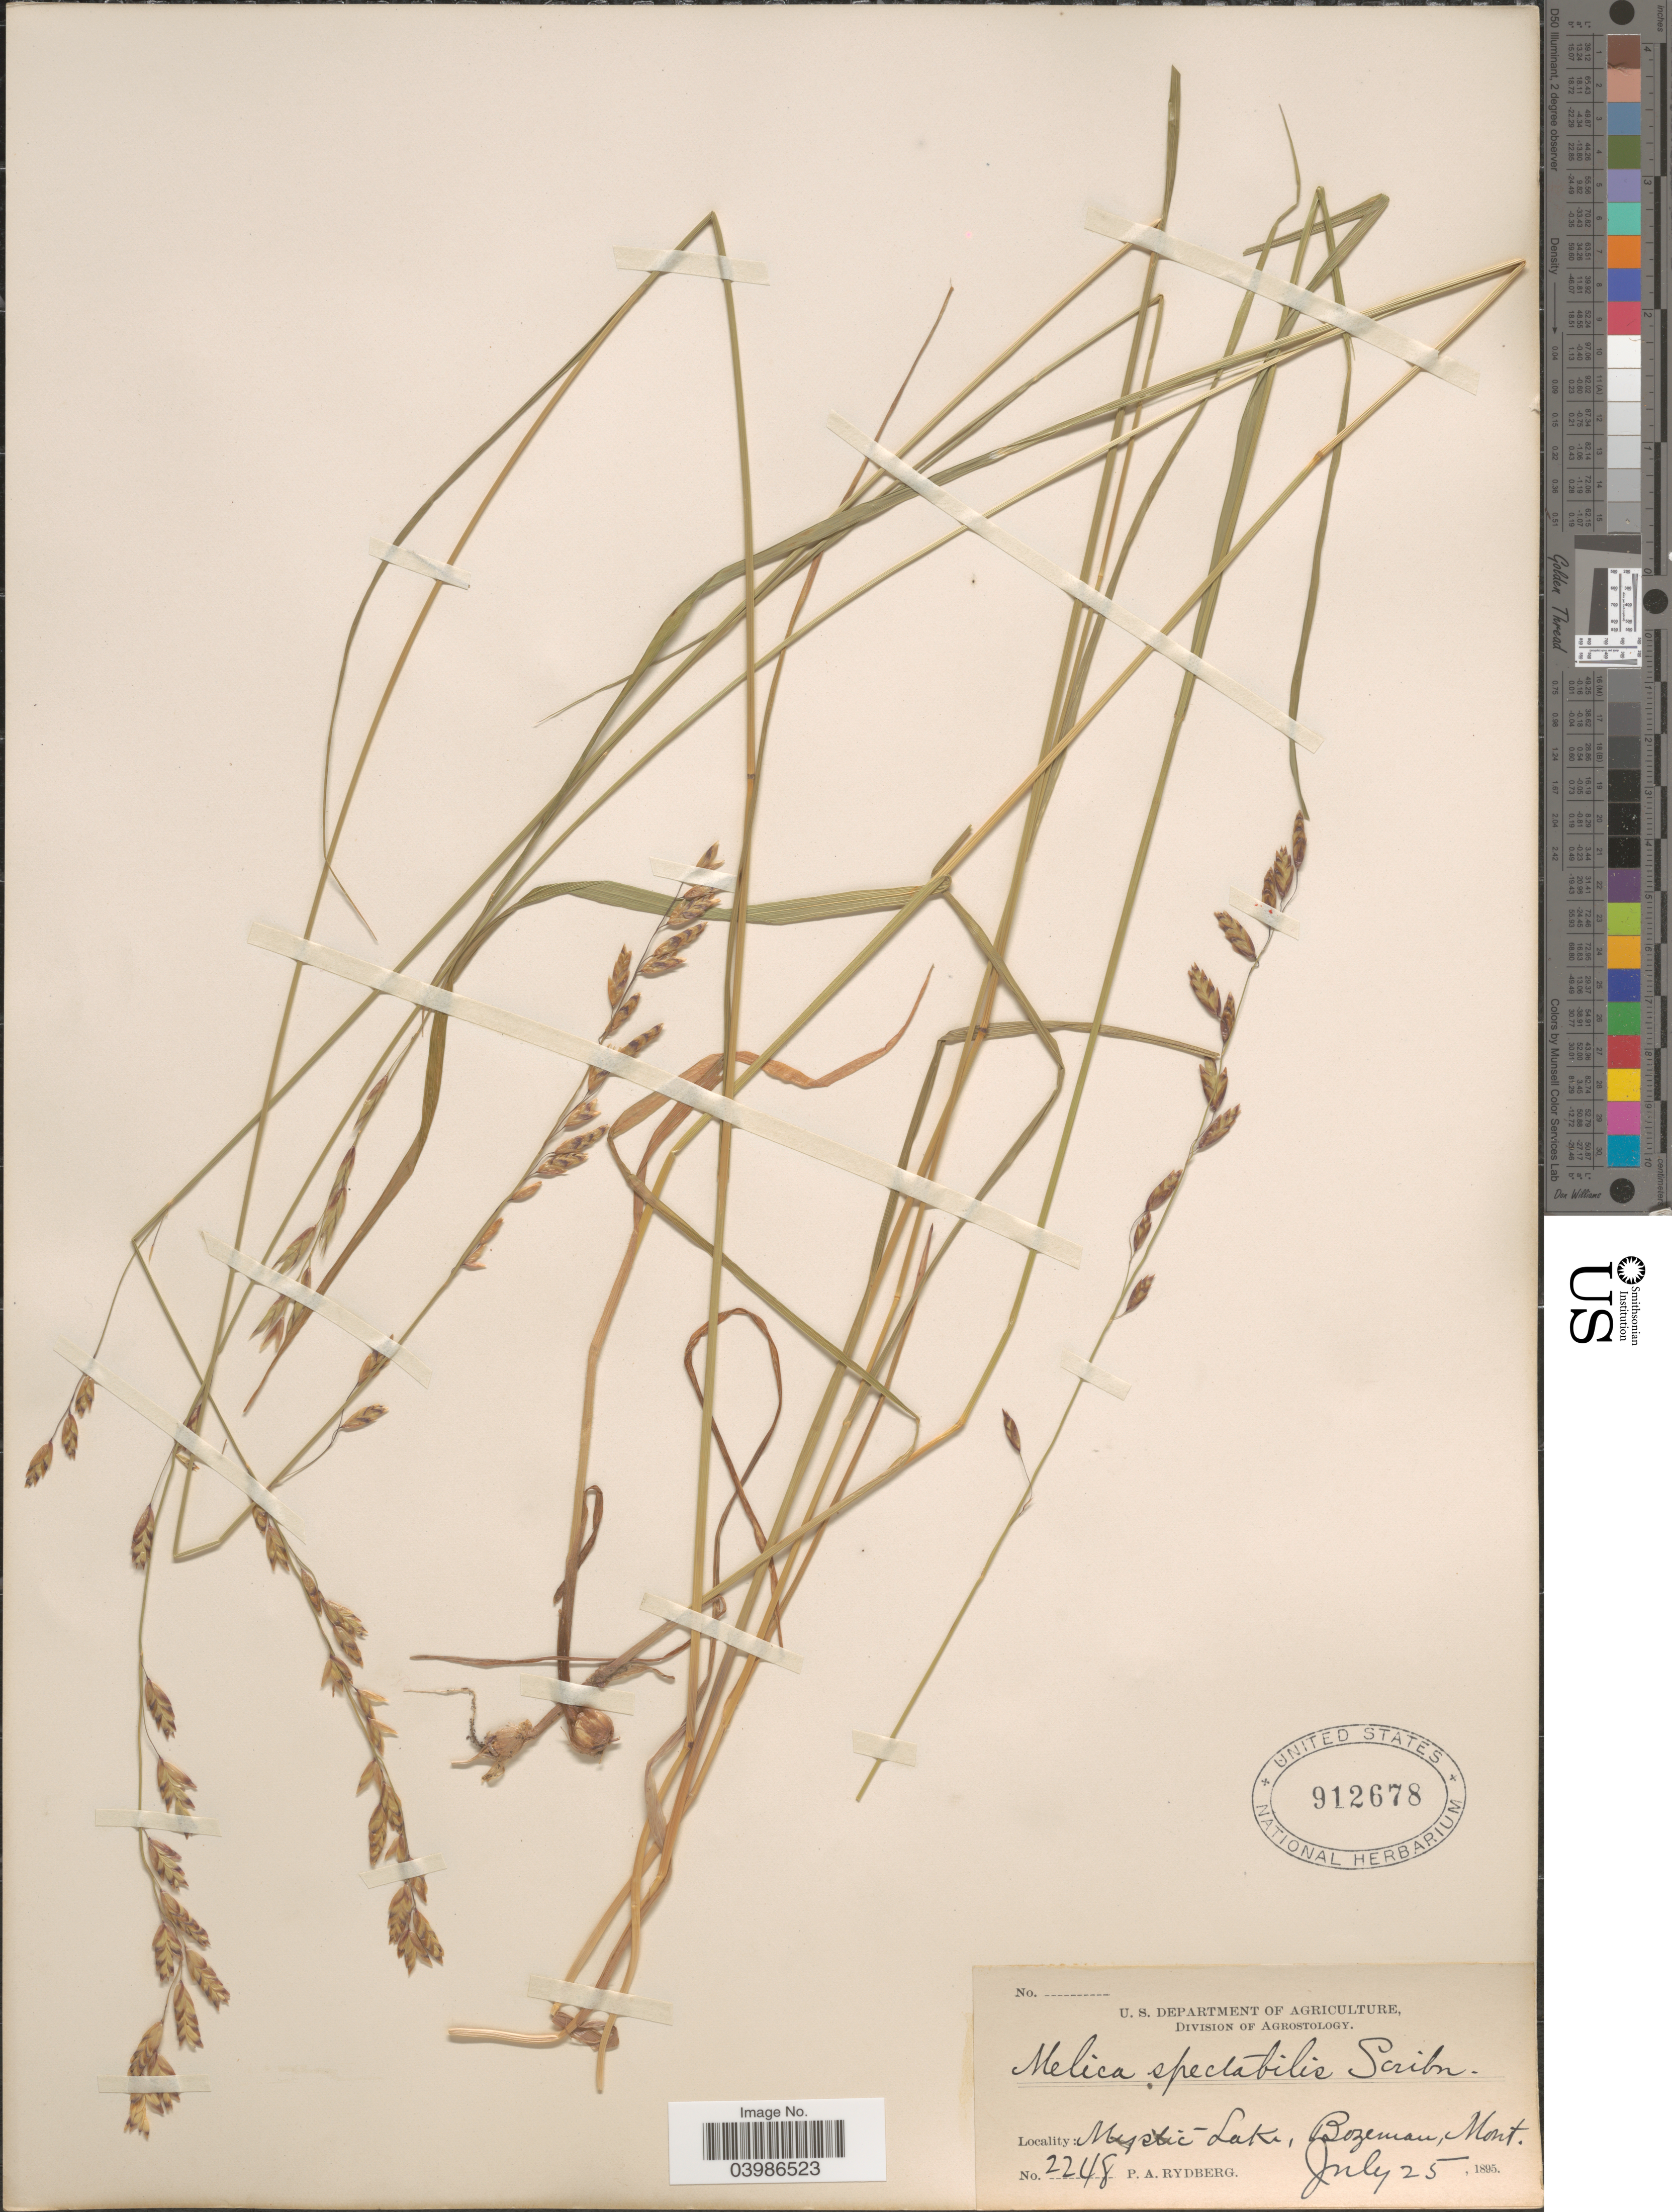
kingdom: Plantae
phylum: Tracheophyta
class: Liliopsida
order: Poales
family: Poaceae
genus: Melica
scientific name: Melica spectabilis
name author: Scribn.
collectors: P. A. Rydberg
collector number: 2248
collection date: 1895-07-25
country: United States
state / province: Montana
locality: Mystic Lake, Bozeman.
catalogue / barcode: US 912678